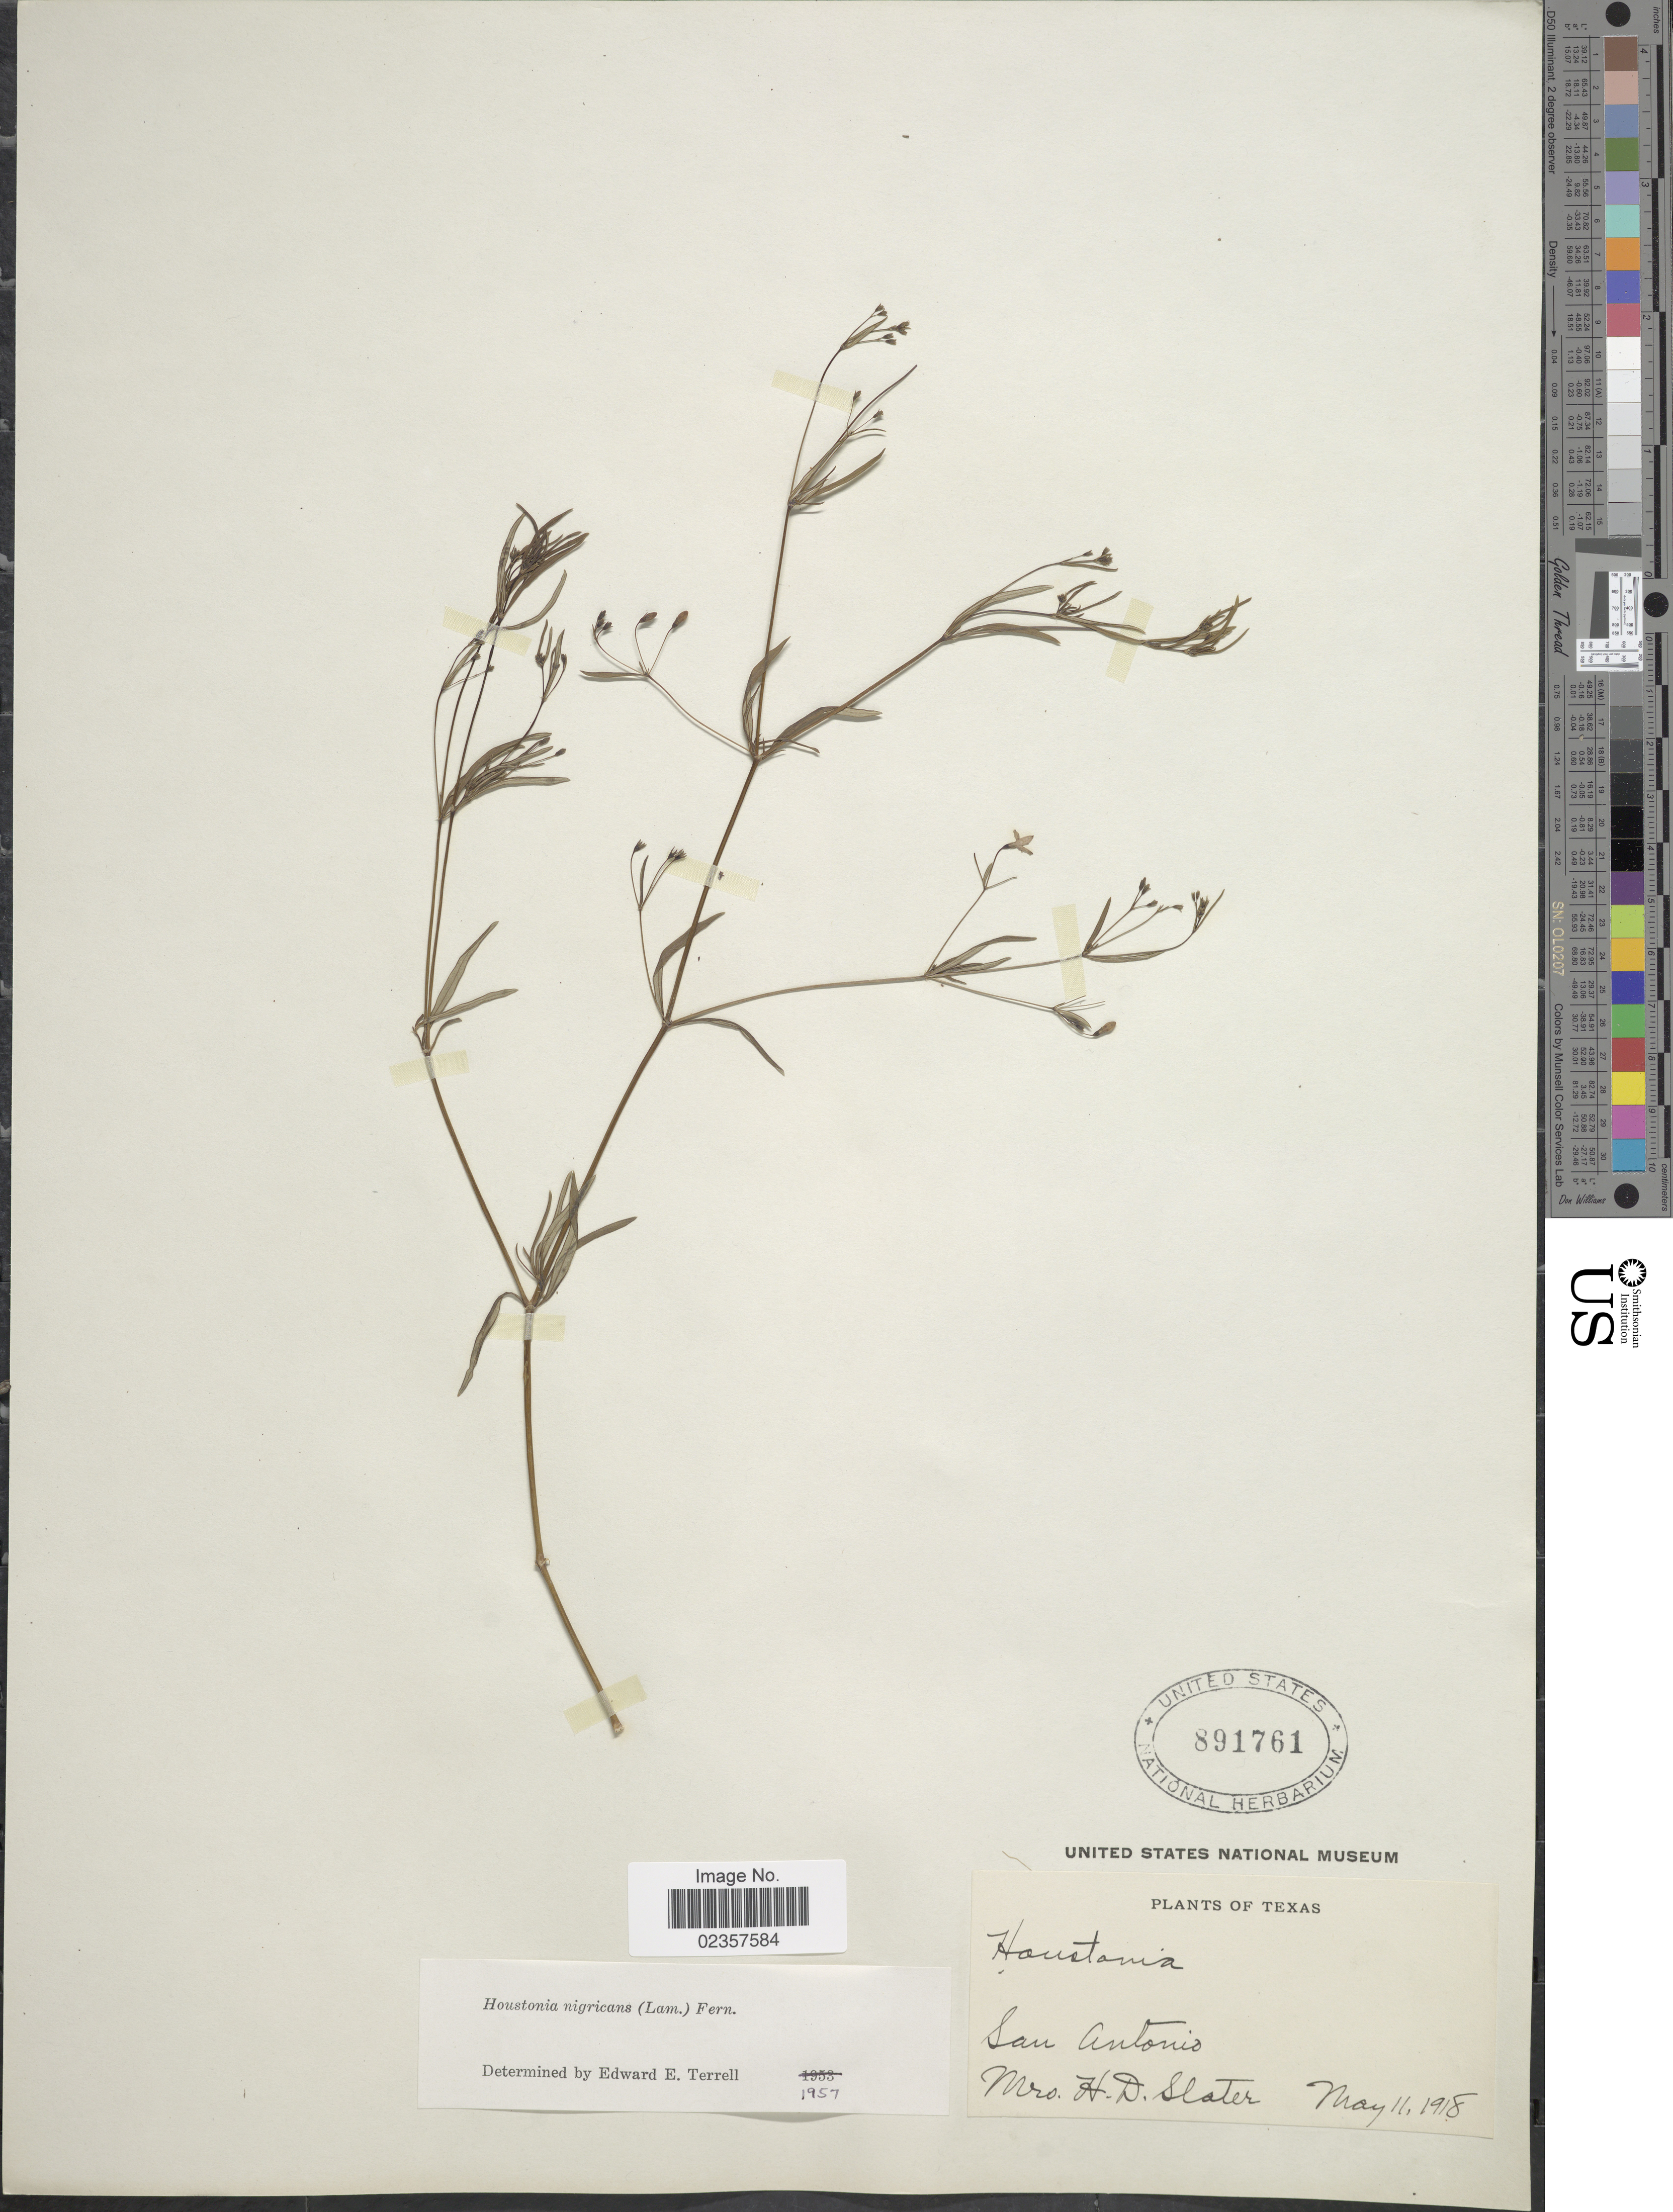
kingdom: Plantae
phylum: Tracheophyta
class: Magnoliopsida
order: Gentianales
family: Rubiaceae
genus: Houstonia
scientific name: Houstonia nigricans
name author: (Lam.) Fernald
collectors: H. Slater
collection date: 1918-05-11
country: United States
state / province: Texas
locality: San Antonio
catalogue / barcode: US 891761